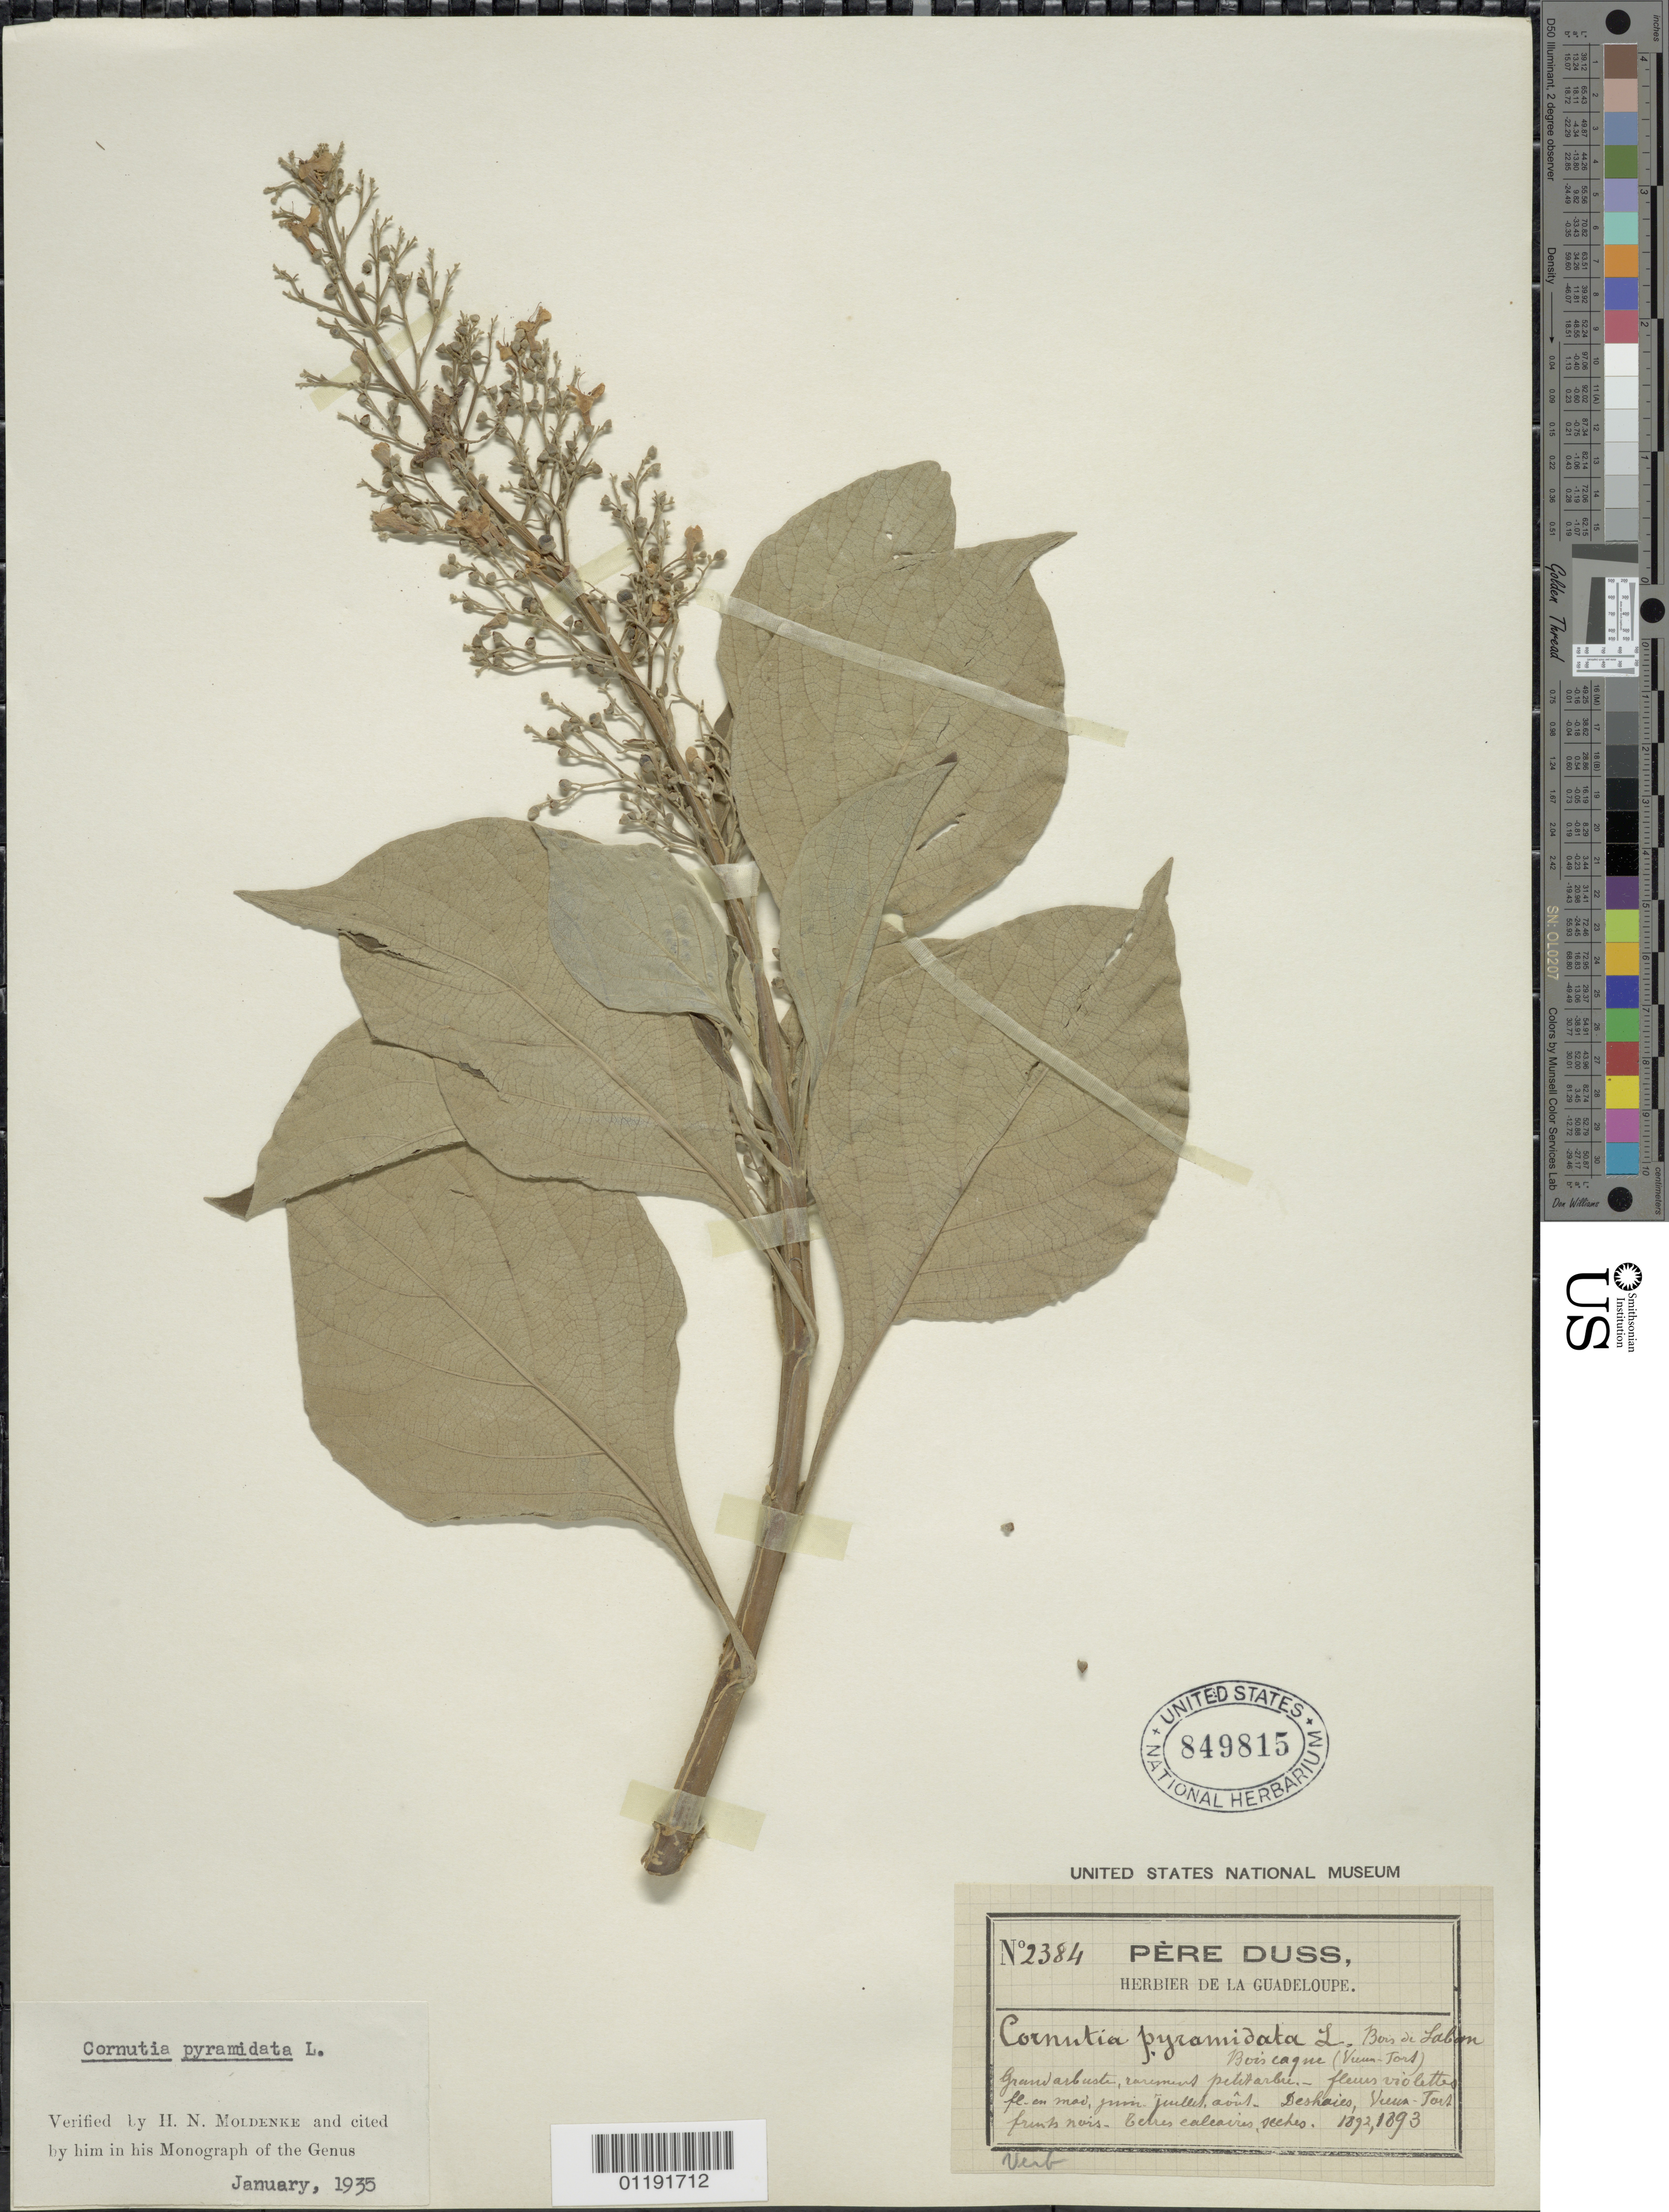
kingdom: Plantae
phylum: Tracheophyta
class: Magnoliopsida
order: Lamiales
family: Lamiaceae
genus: Cornutia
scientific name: Cornutia pyramidata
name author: L.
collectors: -. Duss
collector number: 2384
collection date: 1892-01-01/1893-12-31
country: Guadeloupe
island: Guadeloupe Island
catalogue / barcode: US 849815